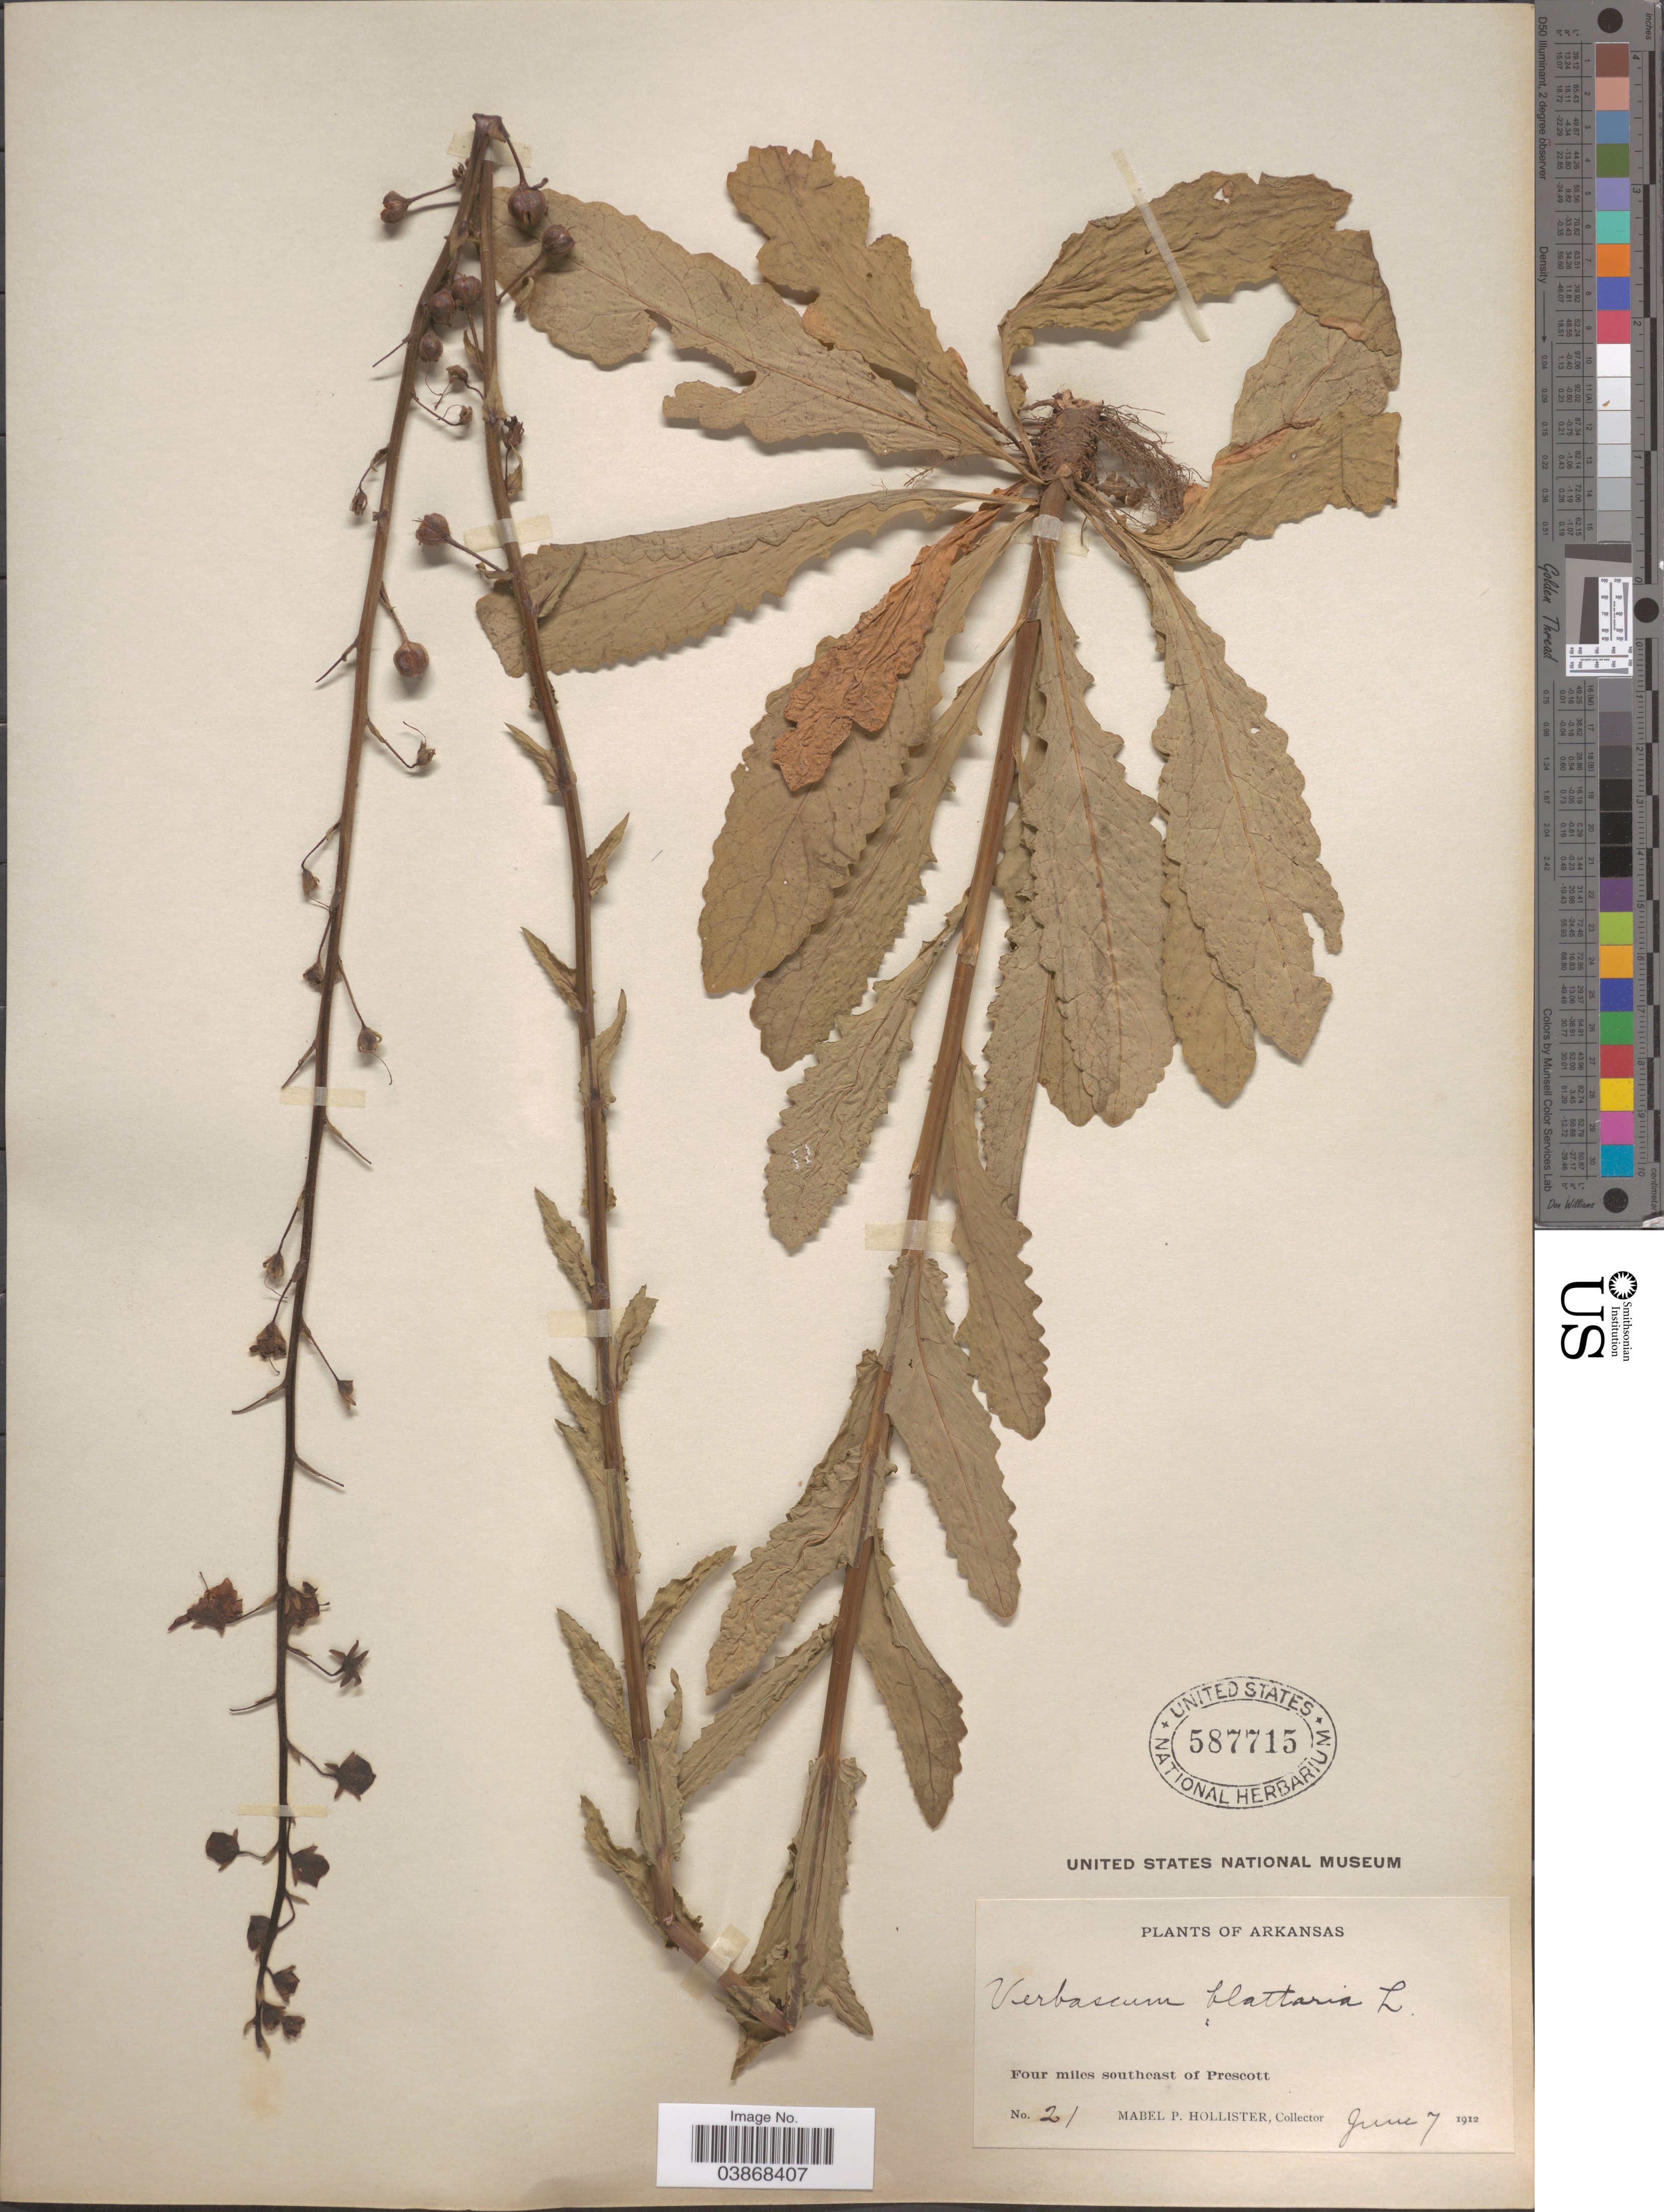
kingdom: Plantae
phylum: Tracheophyta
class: Magnoliopsida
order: Lamiales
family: Scrophulariaceae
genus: Verbascum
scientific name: Verbascum blattaria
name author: L.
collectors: M. Hollister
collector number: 21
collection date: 1912-06-07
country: United States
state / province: Arkansas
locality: Four miles southeast of Prescott.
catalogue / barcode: US 587715